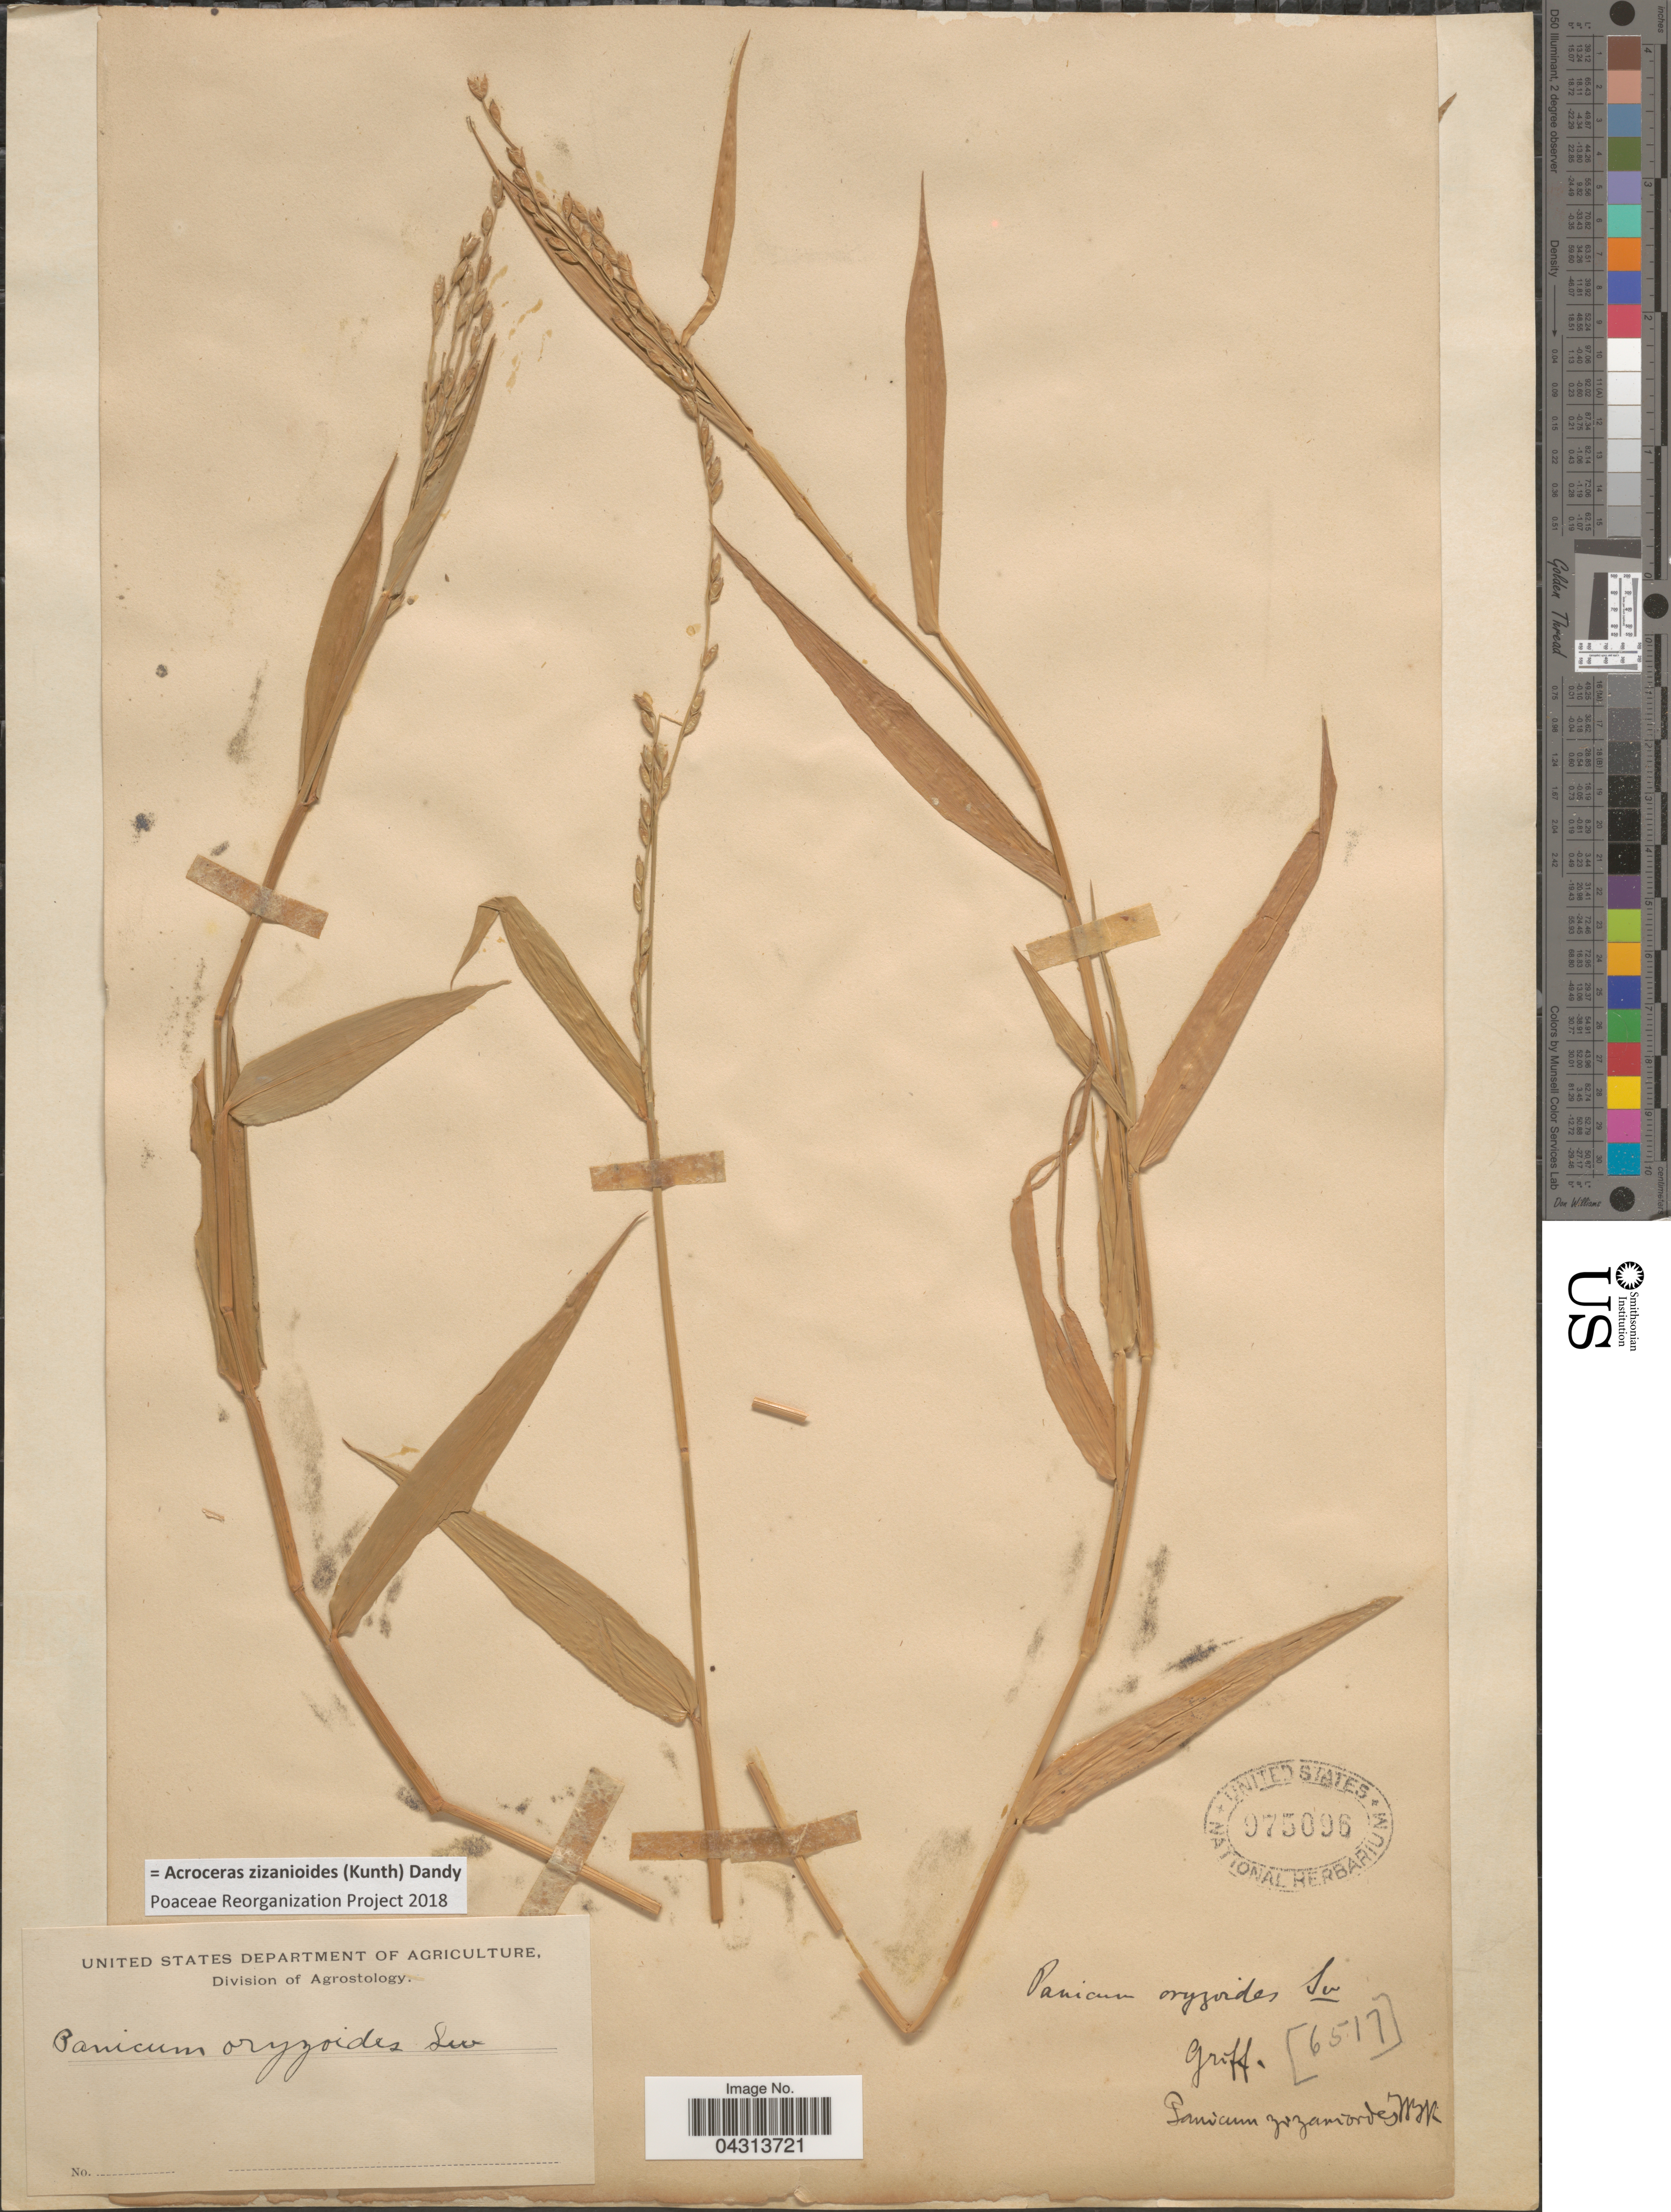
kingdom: Plantae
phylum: Tracheophyta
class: Liliopsida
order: Poales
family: Poaceae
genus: Acroceras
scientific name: Acroceras zizanioides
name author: (Kunth) Dandy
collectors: Griff.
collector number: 6517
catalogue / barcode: US 975096